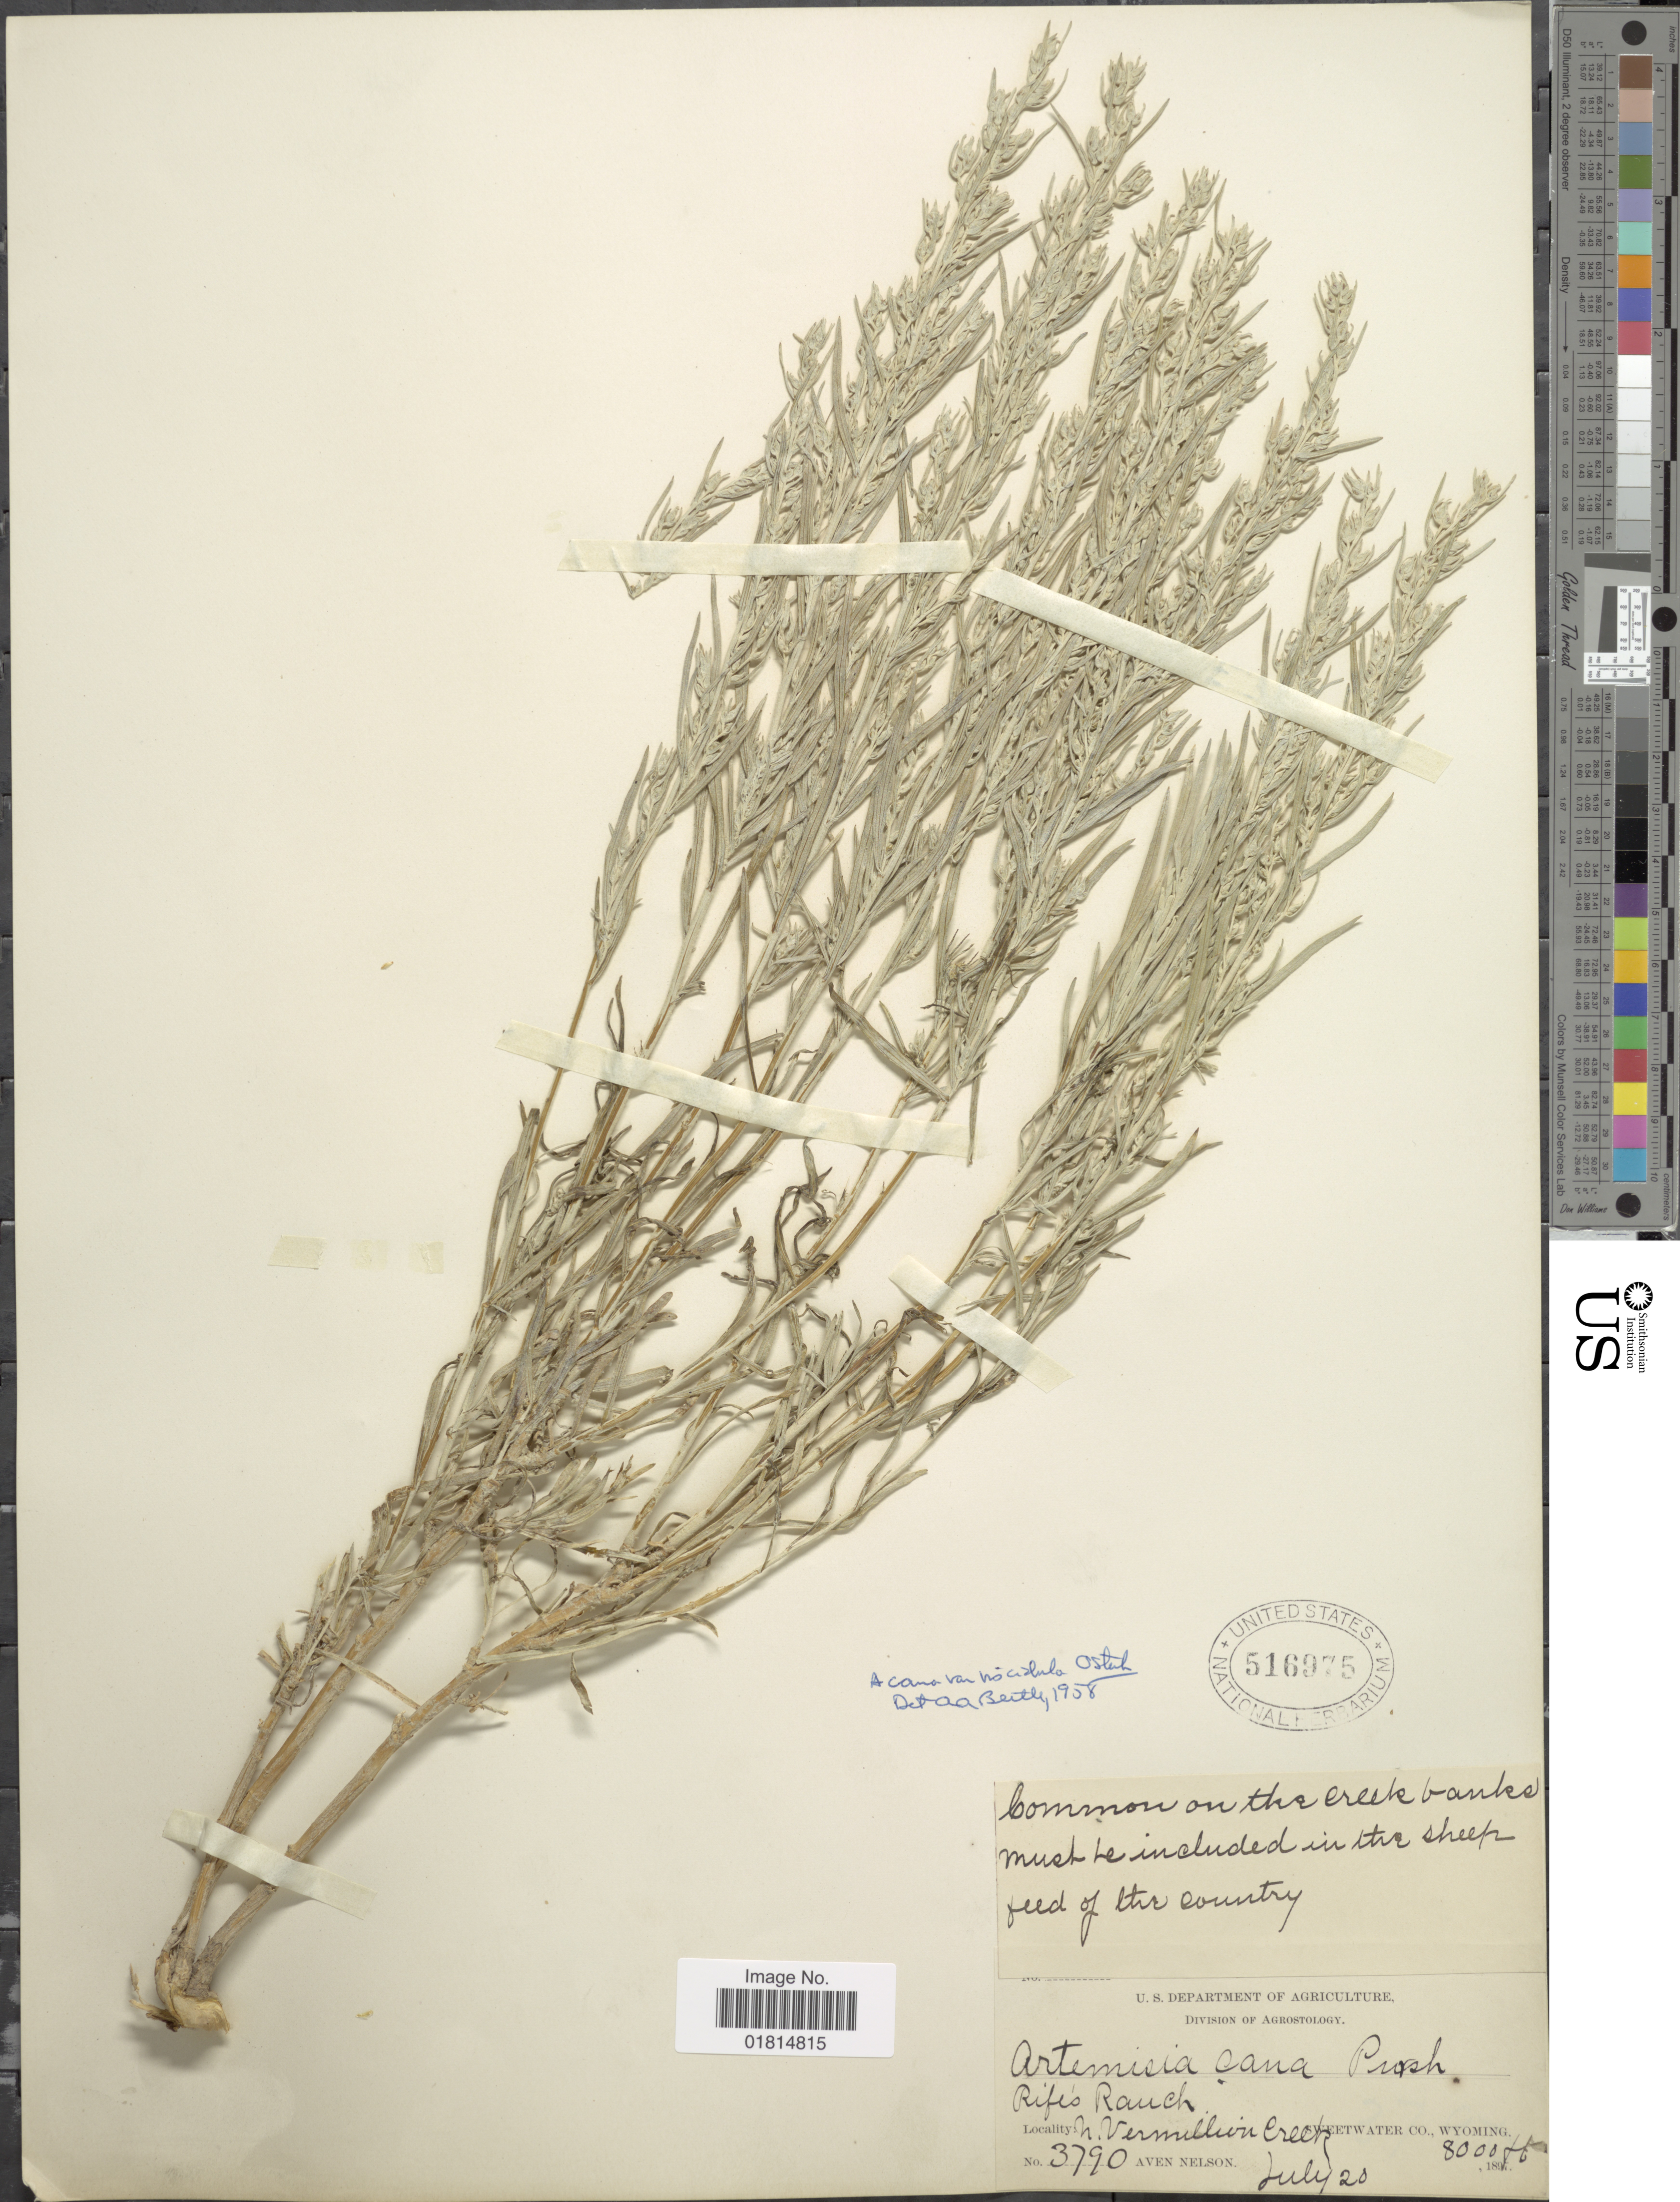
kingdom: Plantae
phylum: Tracheophyta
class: Magnoliopsida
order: Asterales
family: Asteraceae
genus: Artemisia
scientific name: Artemisia cana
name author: Pursh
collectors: A. Nelson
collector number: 3790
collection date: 1897-07-20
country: United States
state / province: Wyoming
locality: Rife's Ranch. N. Vermillion Creek. Sweetwater Co., Wyoming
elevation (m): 2438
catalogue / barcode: US 516975